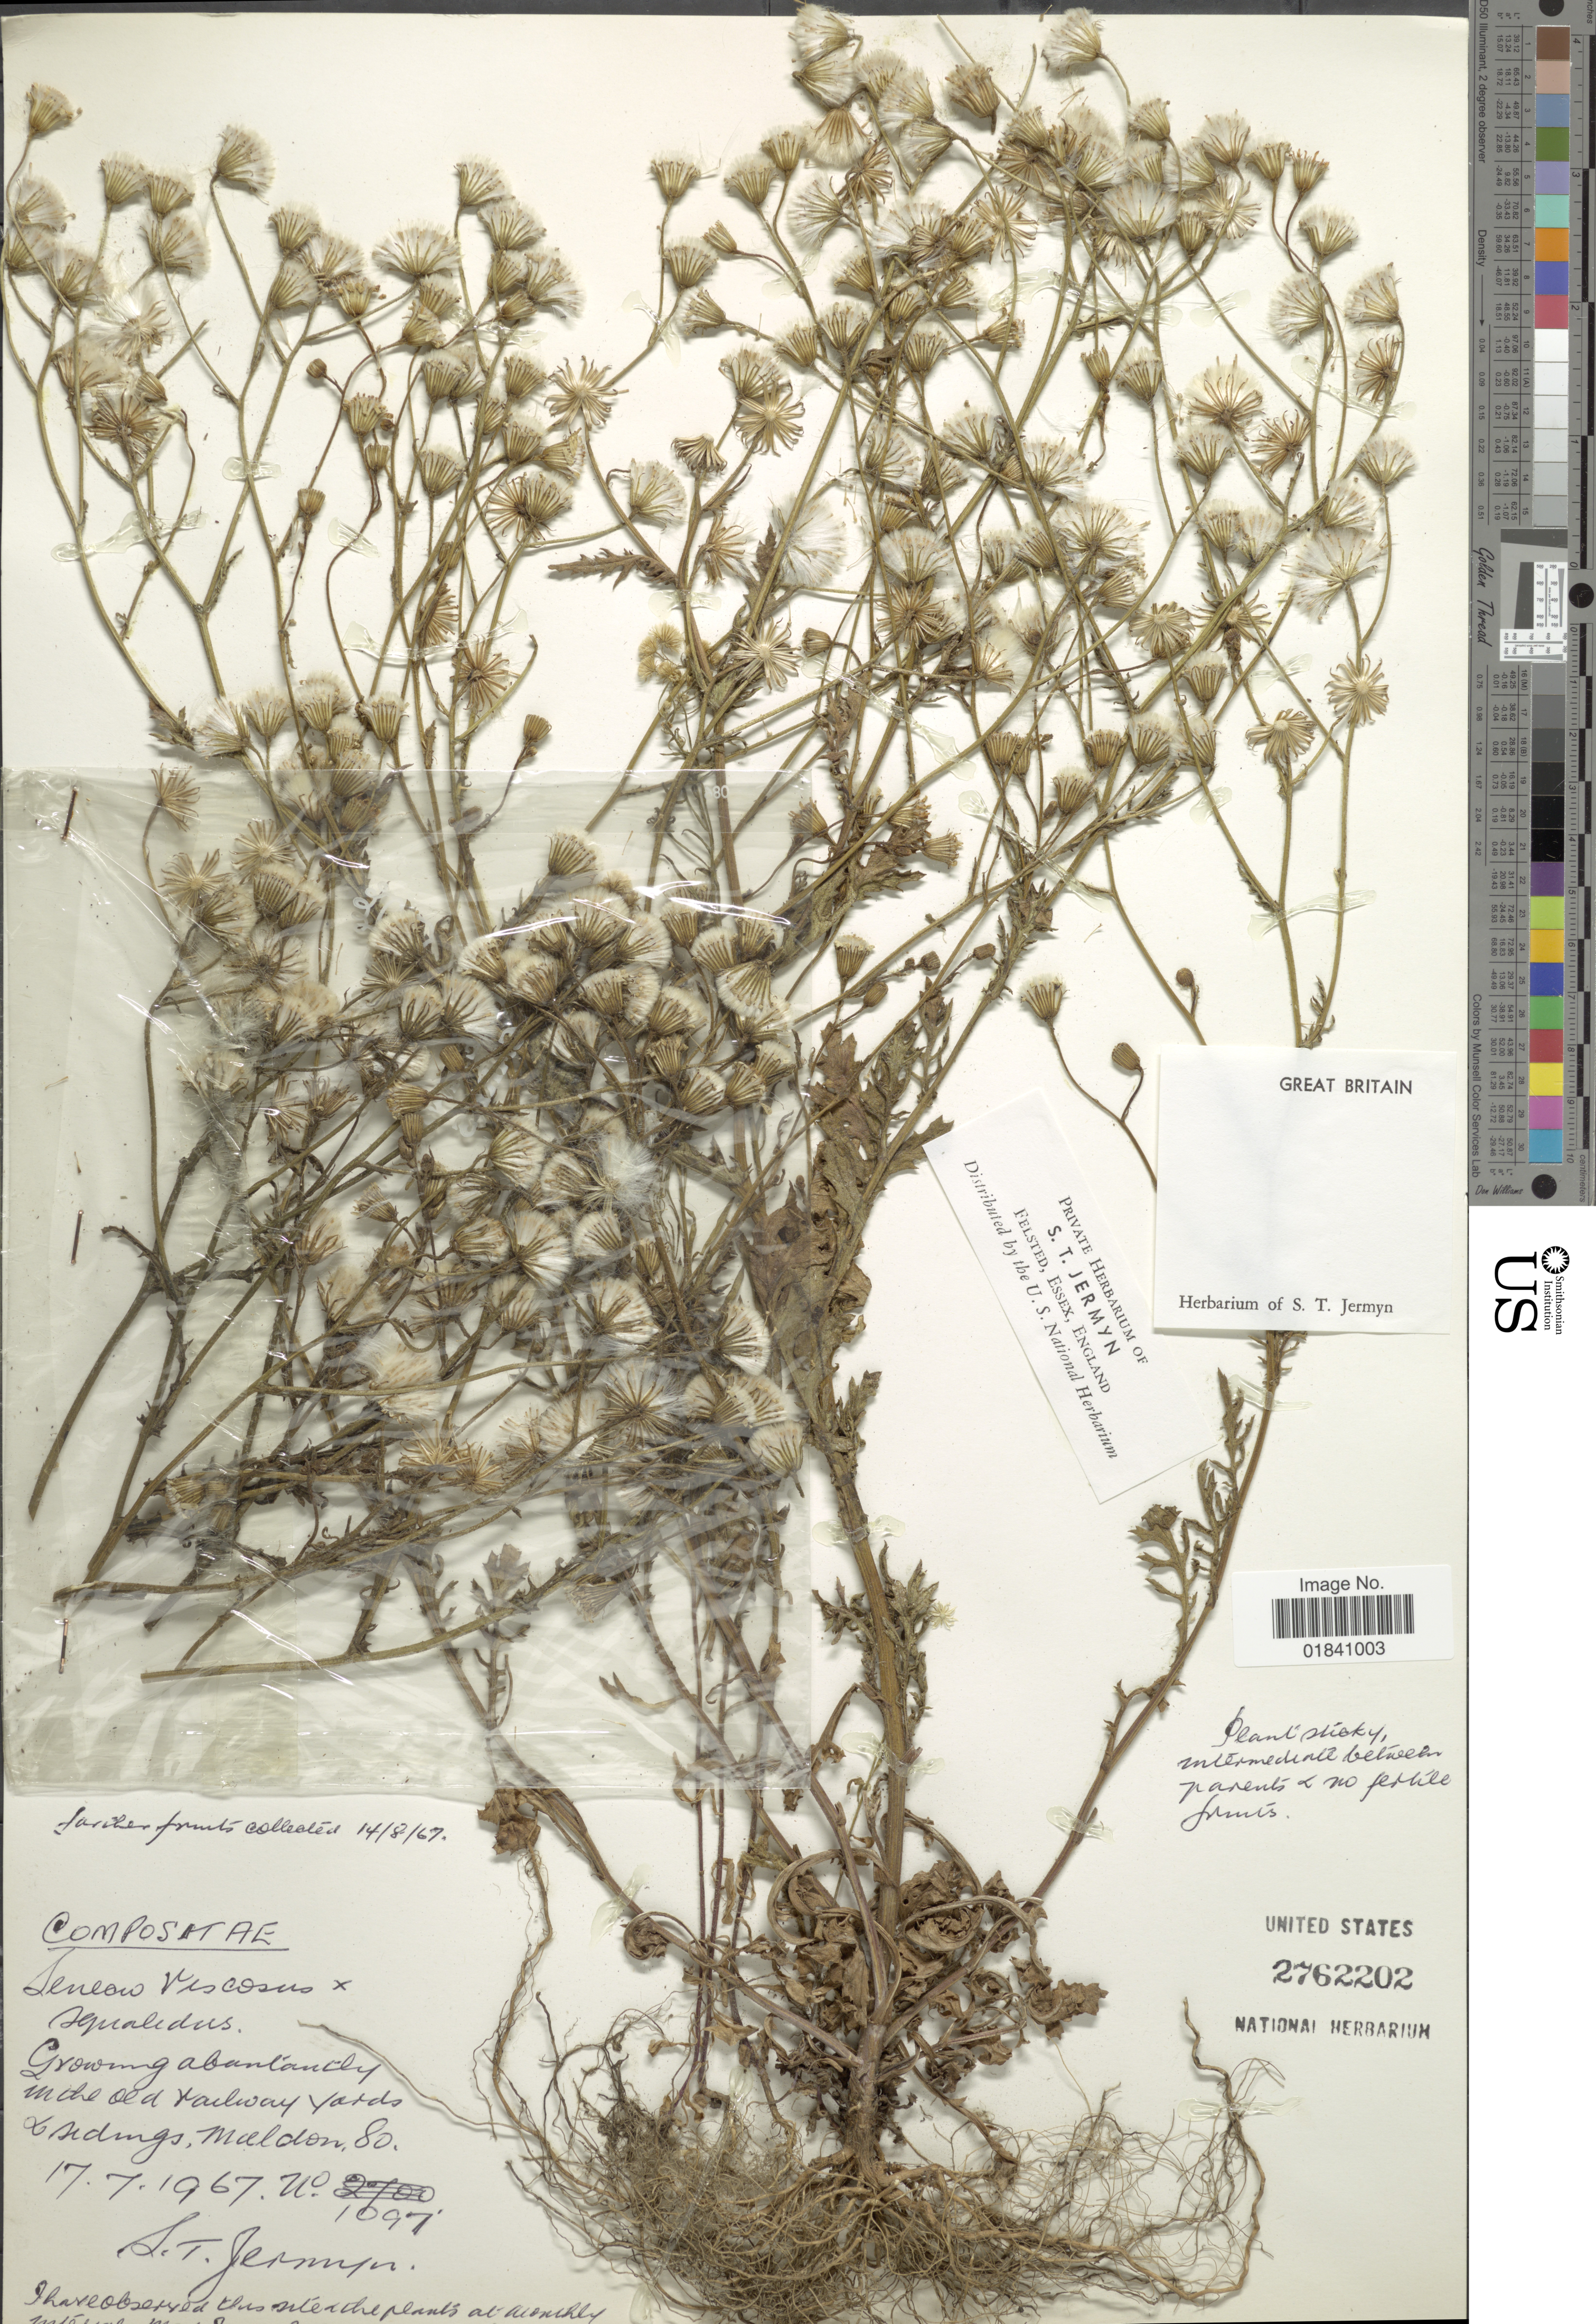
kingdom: Plantae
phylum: Tracheophyta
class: Magnoliopsida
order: Asterales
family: Asteraceae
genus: Senecio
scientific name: Senecio viscosus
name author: L.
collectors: S. Jermyn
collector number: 1097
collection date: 1967-07-17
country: United Kingdom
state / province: England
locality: In the old railway yards & sidings, Maldon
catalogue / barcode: US 2762202